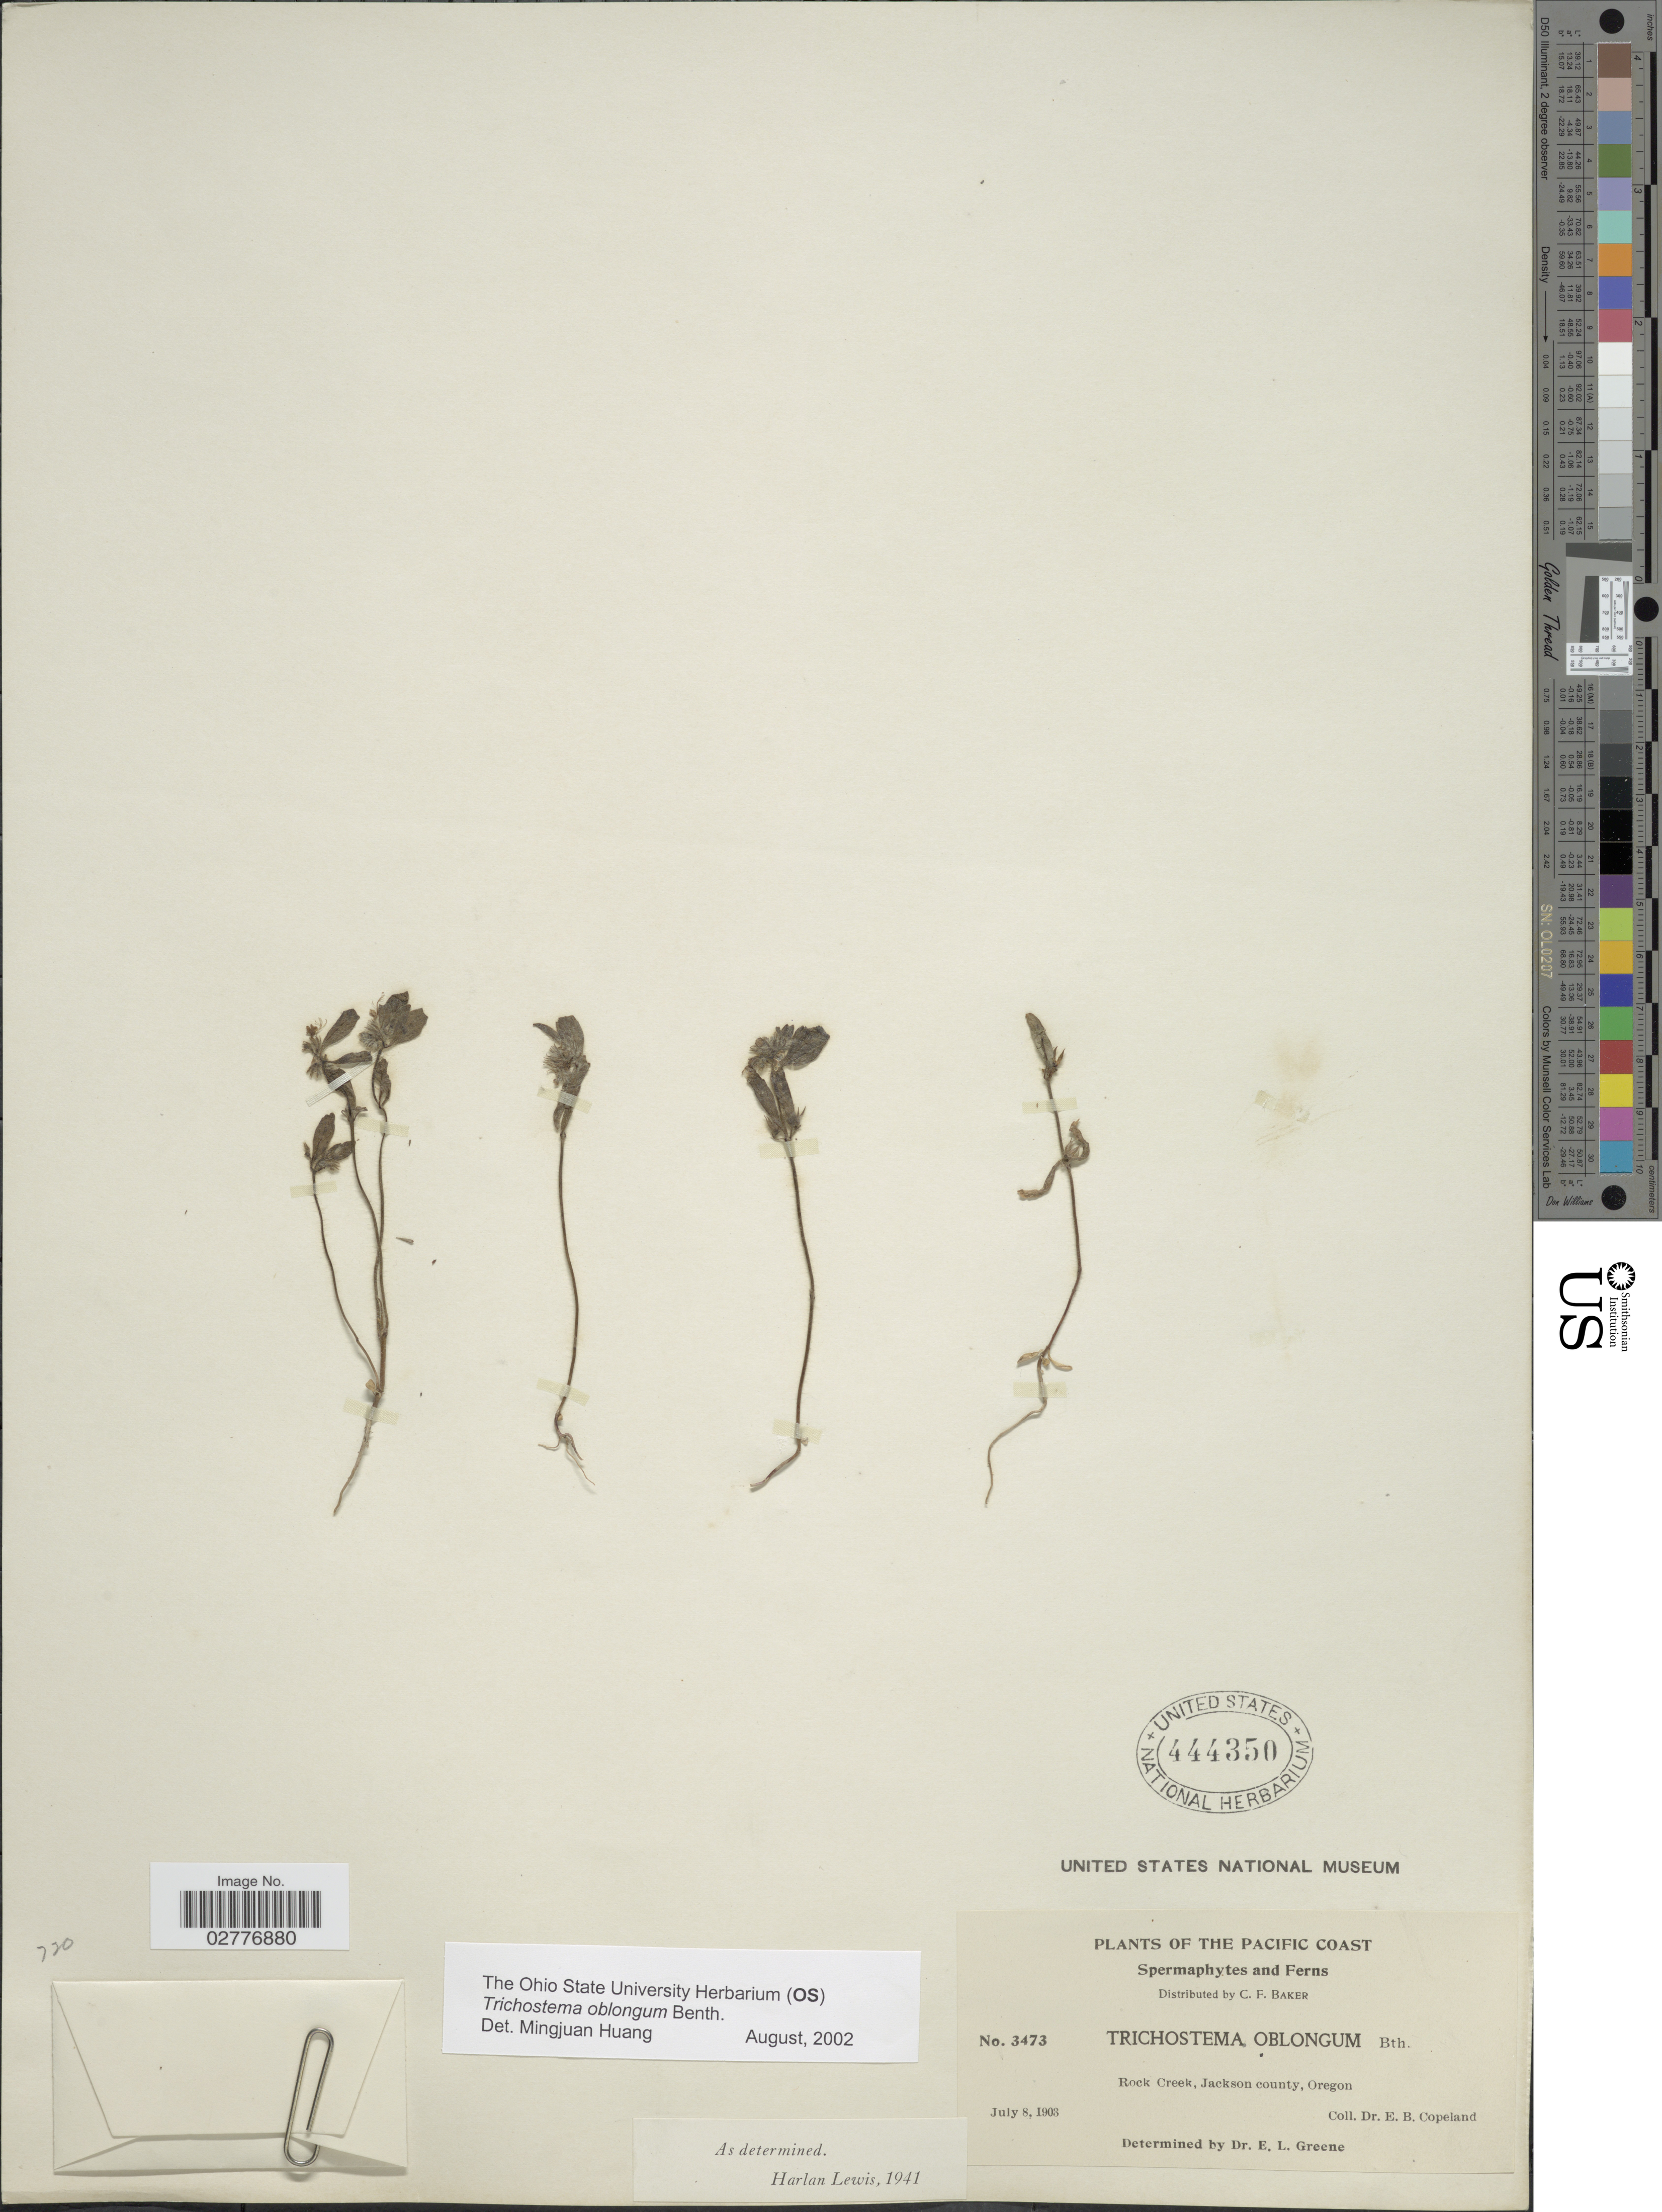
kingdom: Plantae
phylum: Tracheophyta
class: Magnoliopsida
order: Lamiales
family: Lamiaceae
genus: Trichostema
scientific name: Trichostema oblongum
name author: Benth.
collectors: E. B. Copeland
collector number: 3473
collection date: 1903-07-08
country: United States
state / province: Oregon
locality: The Pacific Coast. Rock Creek, Jackson county.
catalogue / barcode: US 444350